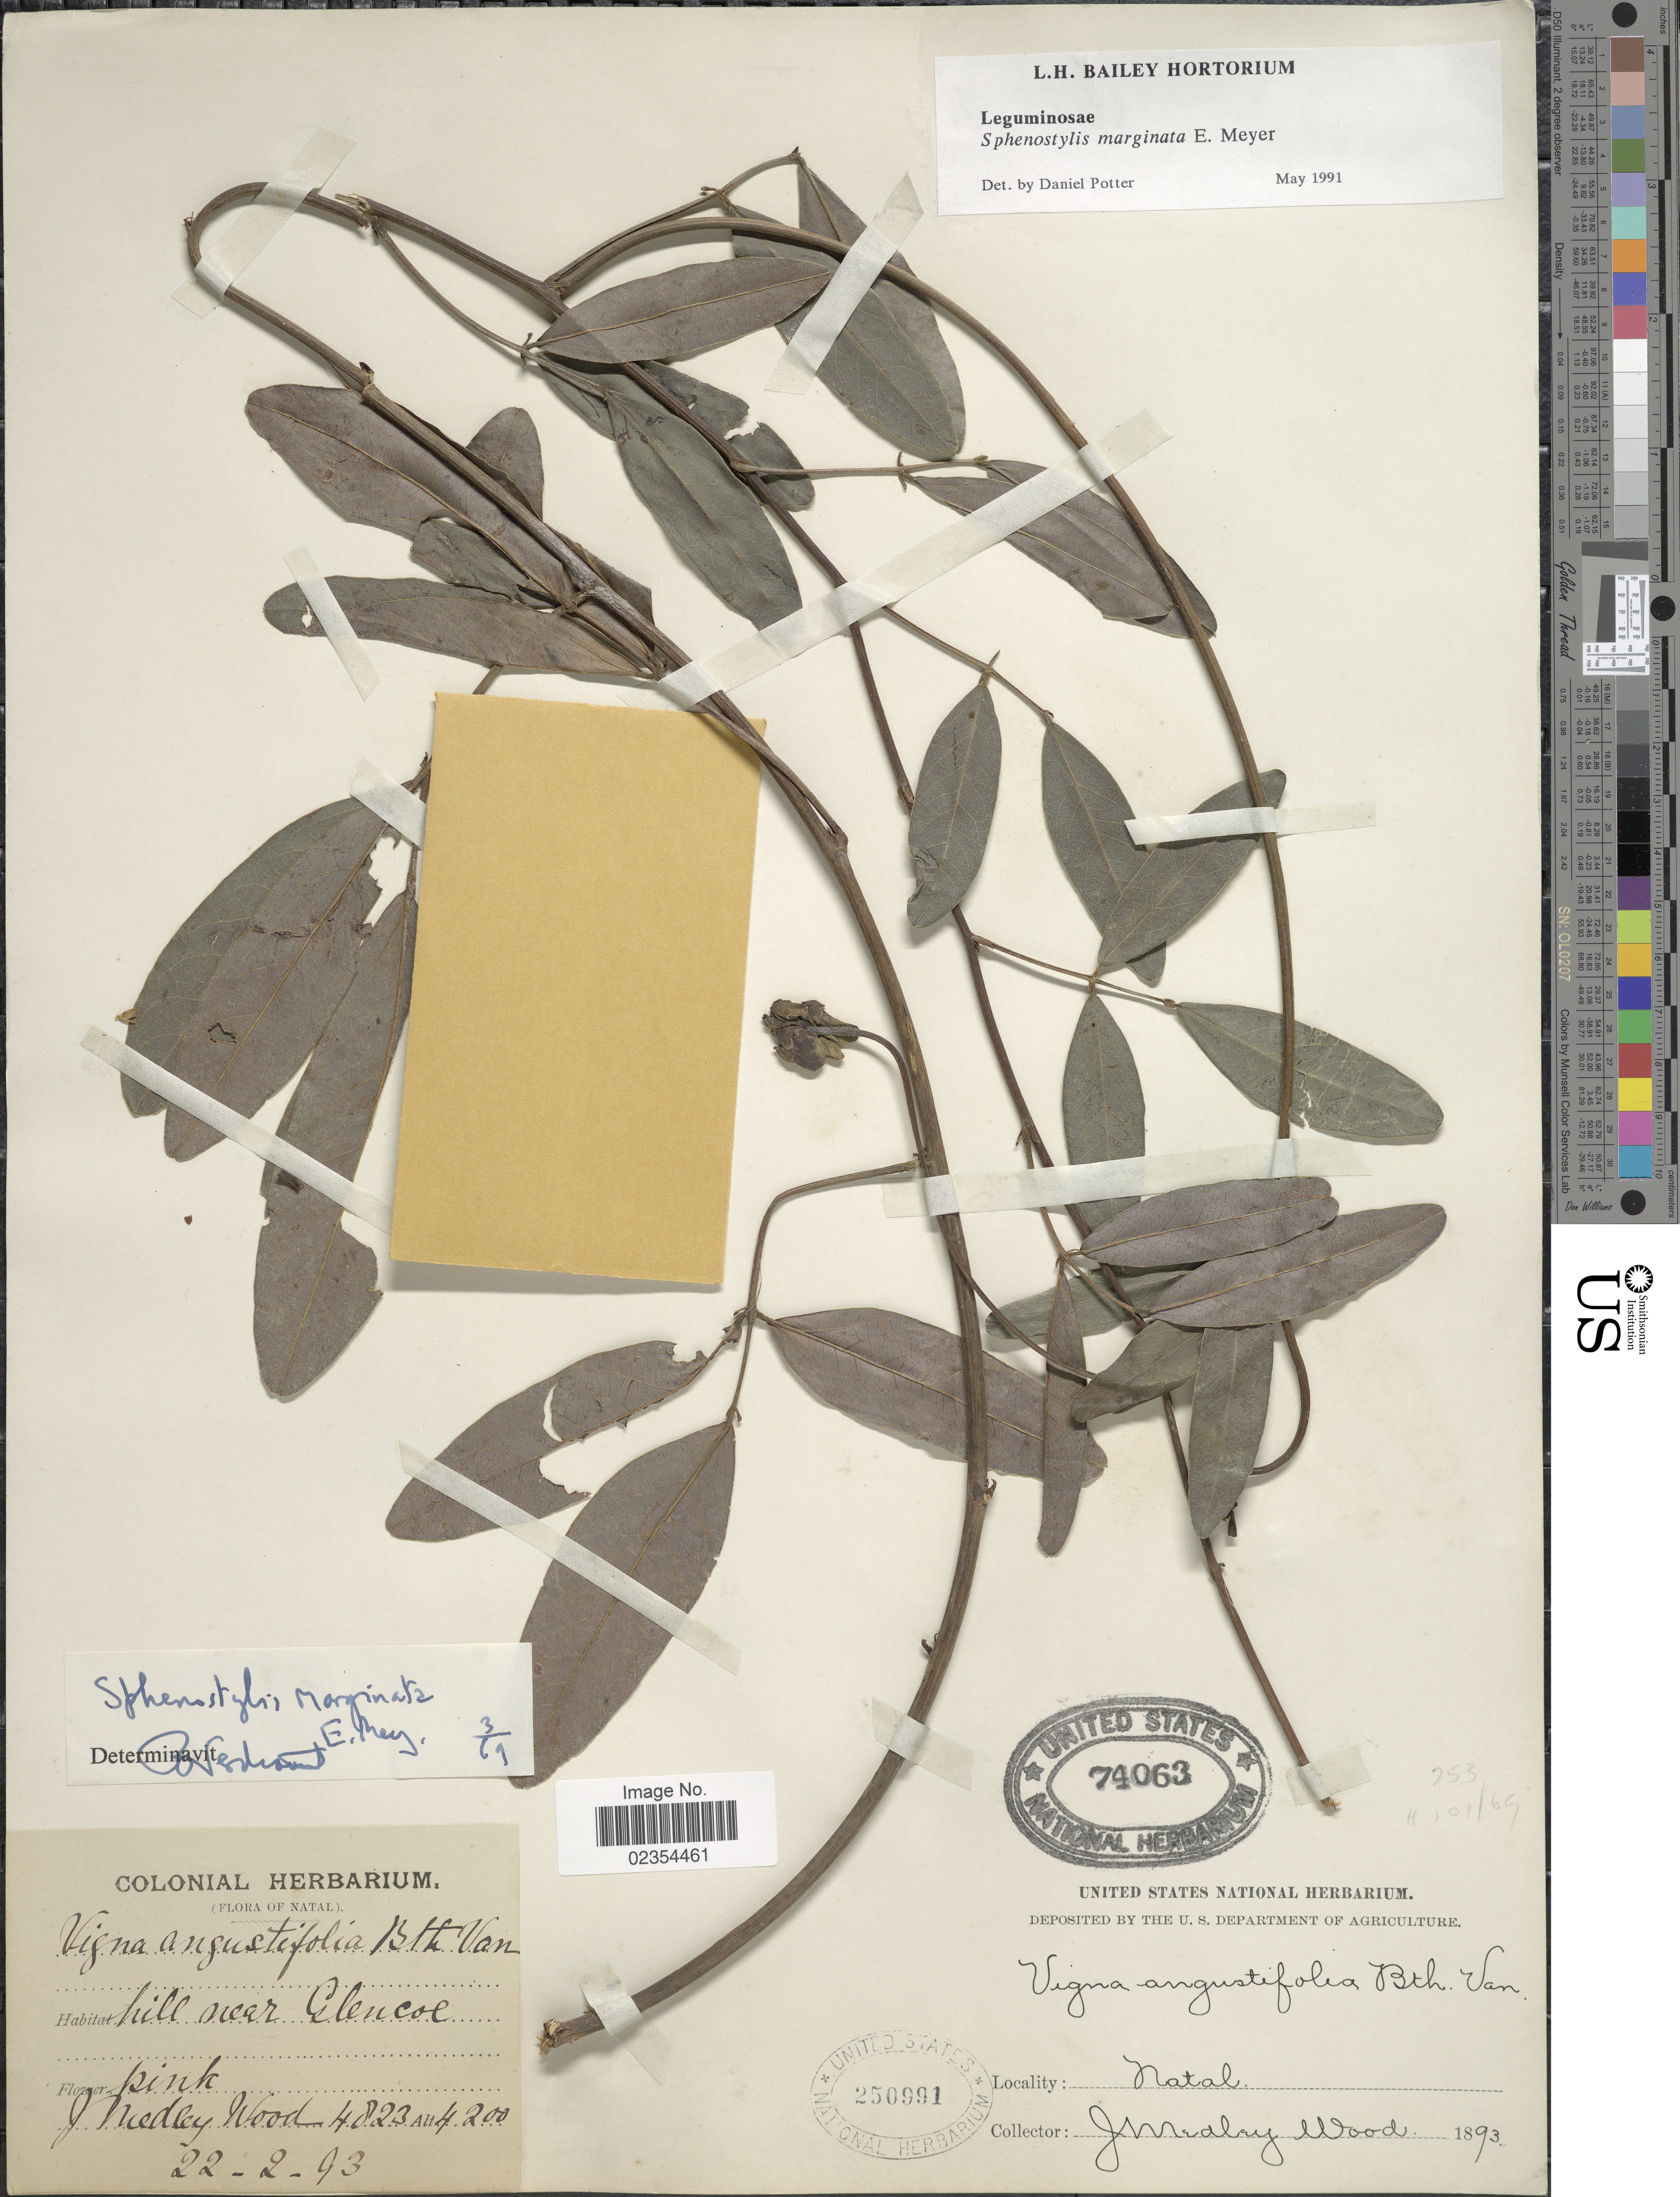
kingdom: Plantae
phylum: Tracheophyta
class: Magnoliopsida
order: Fabales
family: Fabaceae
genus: Sphenostylis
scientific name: Sphenostylis marginata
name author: E. Mey.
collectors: J. Medley Wood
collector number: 4823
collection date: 1893-02-22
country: South Africa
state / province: KwaZulu-Natal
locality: Hill near Glencoe, Natal.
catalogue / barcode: US 74063